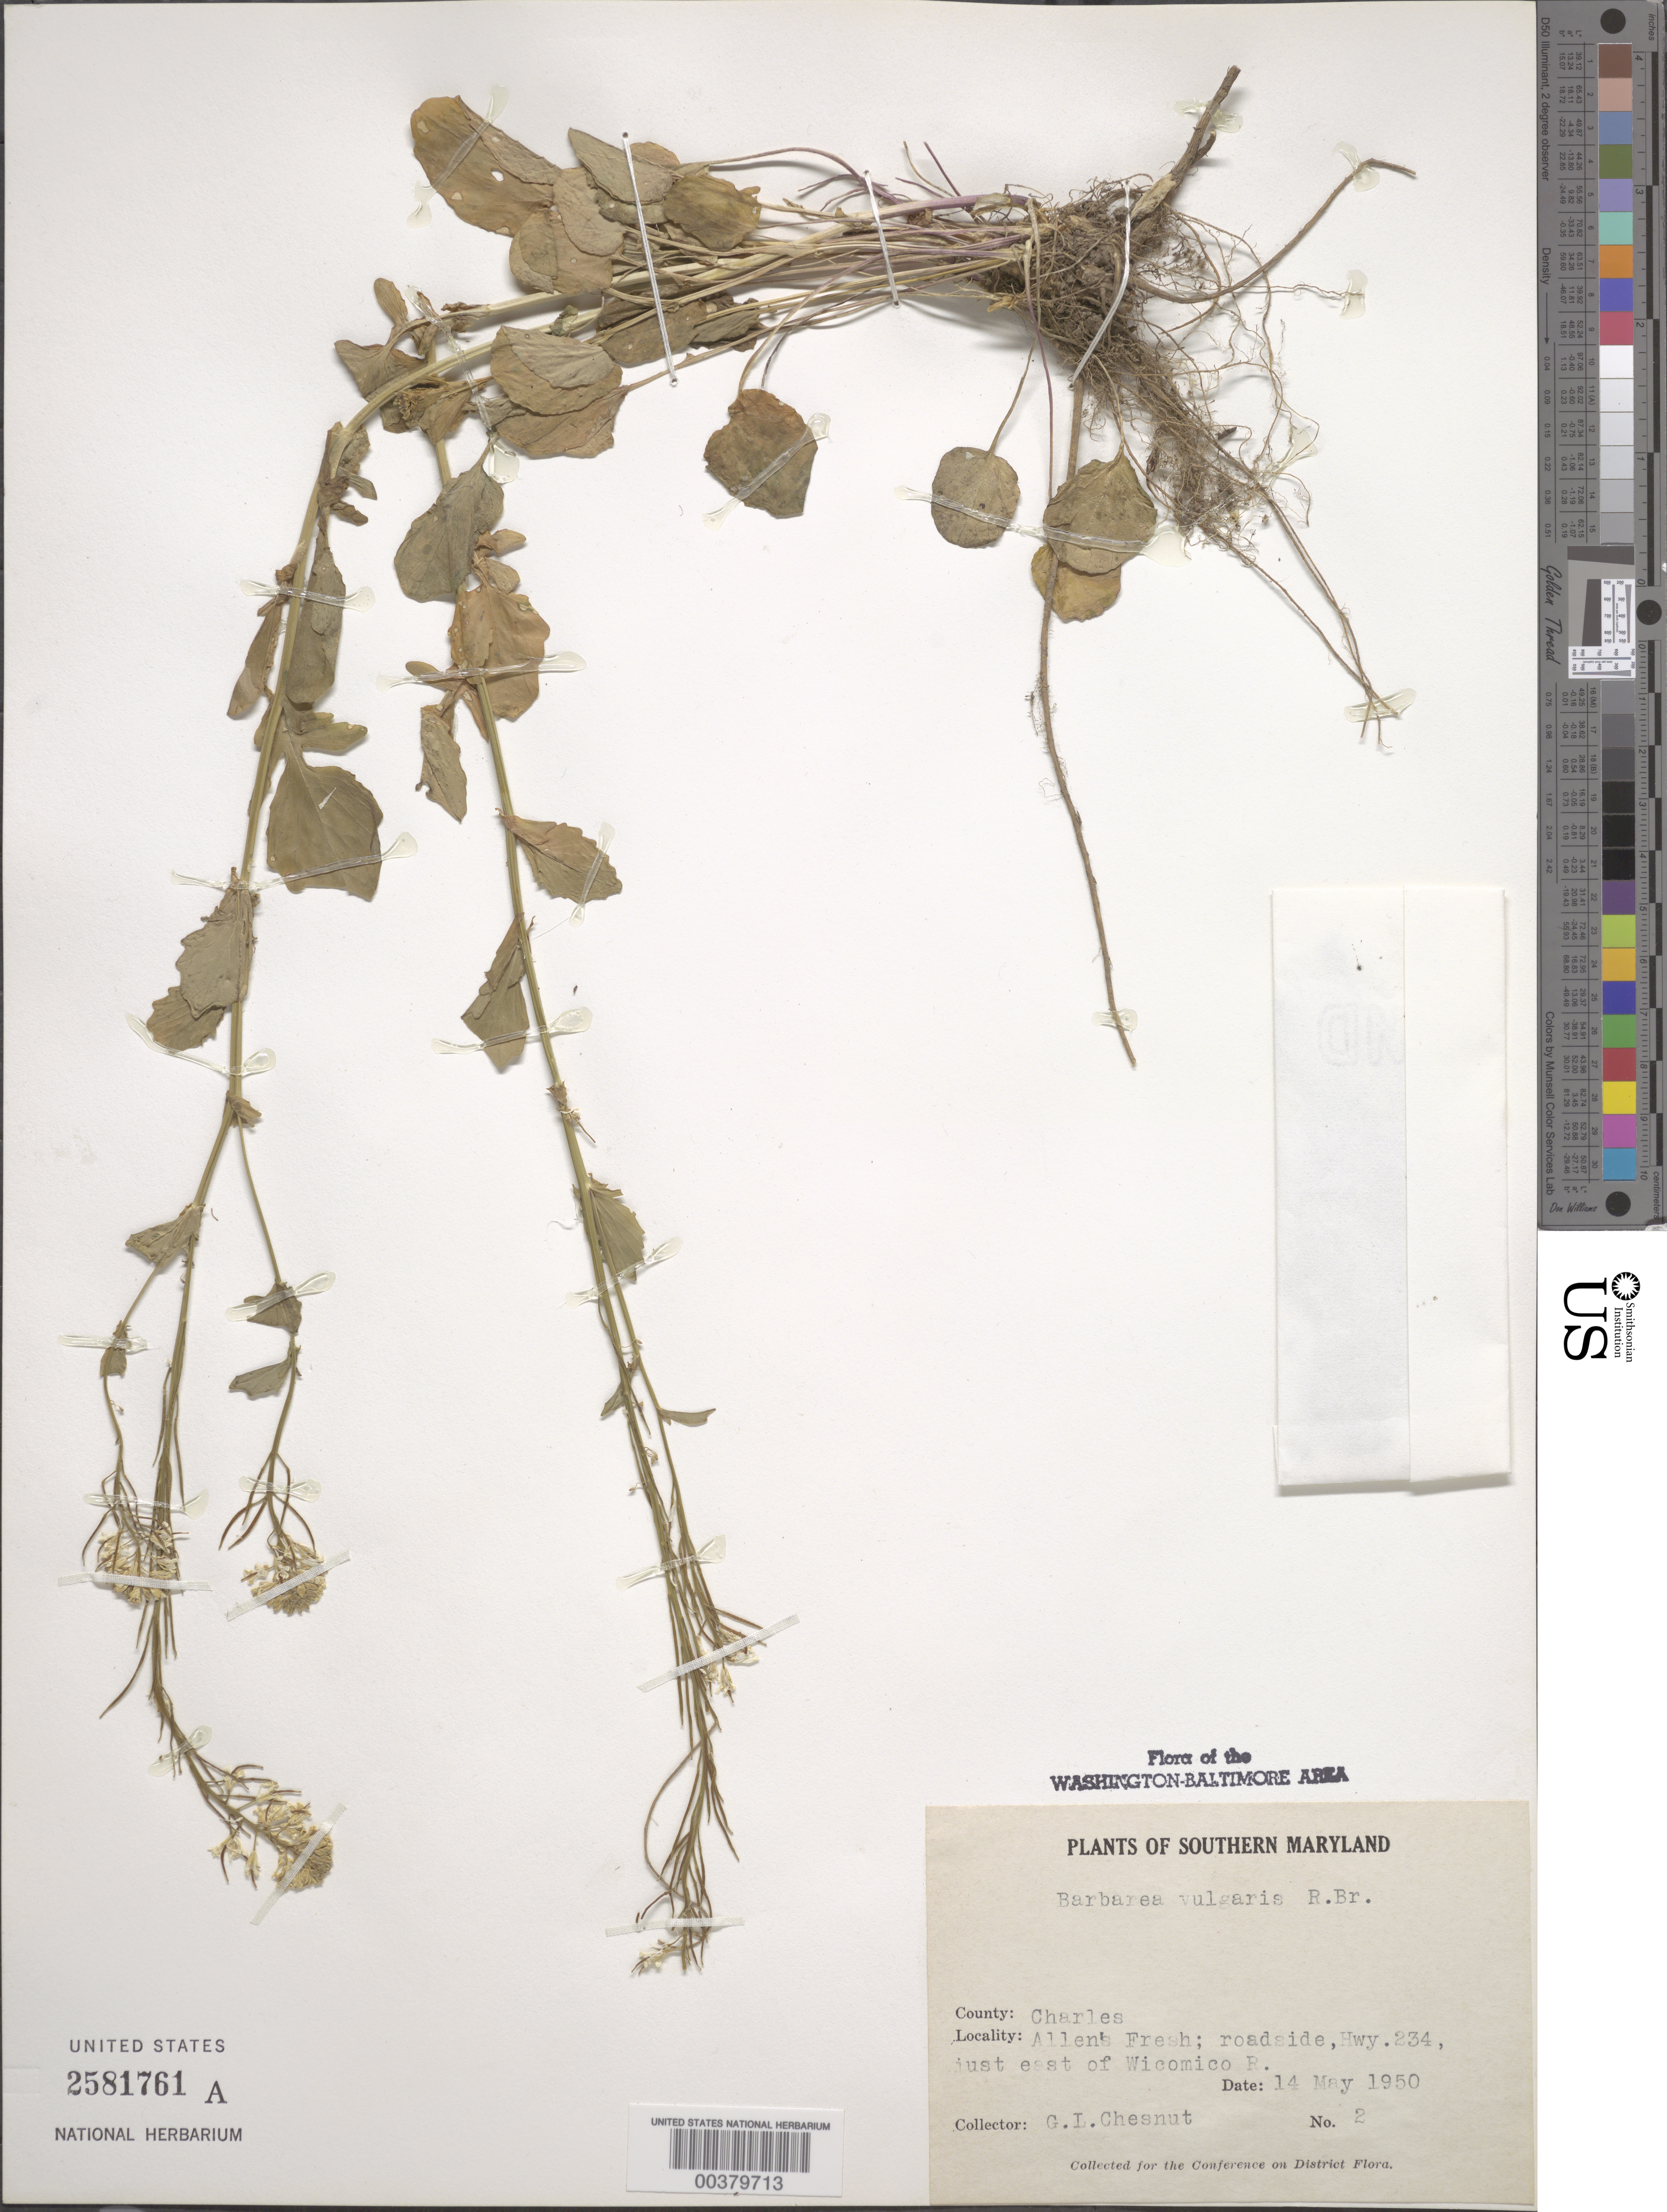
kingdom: Plantae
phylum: Tracheophyta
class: Magnoliopsida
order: Brassicales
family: Brassicaceae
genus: Barbarea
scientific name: Barbarea vulgaris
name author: W.T. Aiton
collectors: G. Chesnut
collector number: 2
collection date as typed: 14 May 1950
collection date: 1950-05-14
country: United States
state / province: Maryland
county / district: Charles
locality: Allens Fresh, Highway 234, east of the Wicomico River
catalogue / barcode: US 2581761A